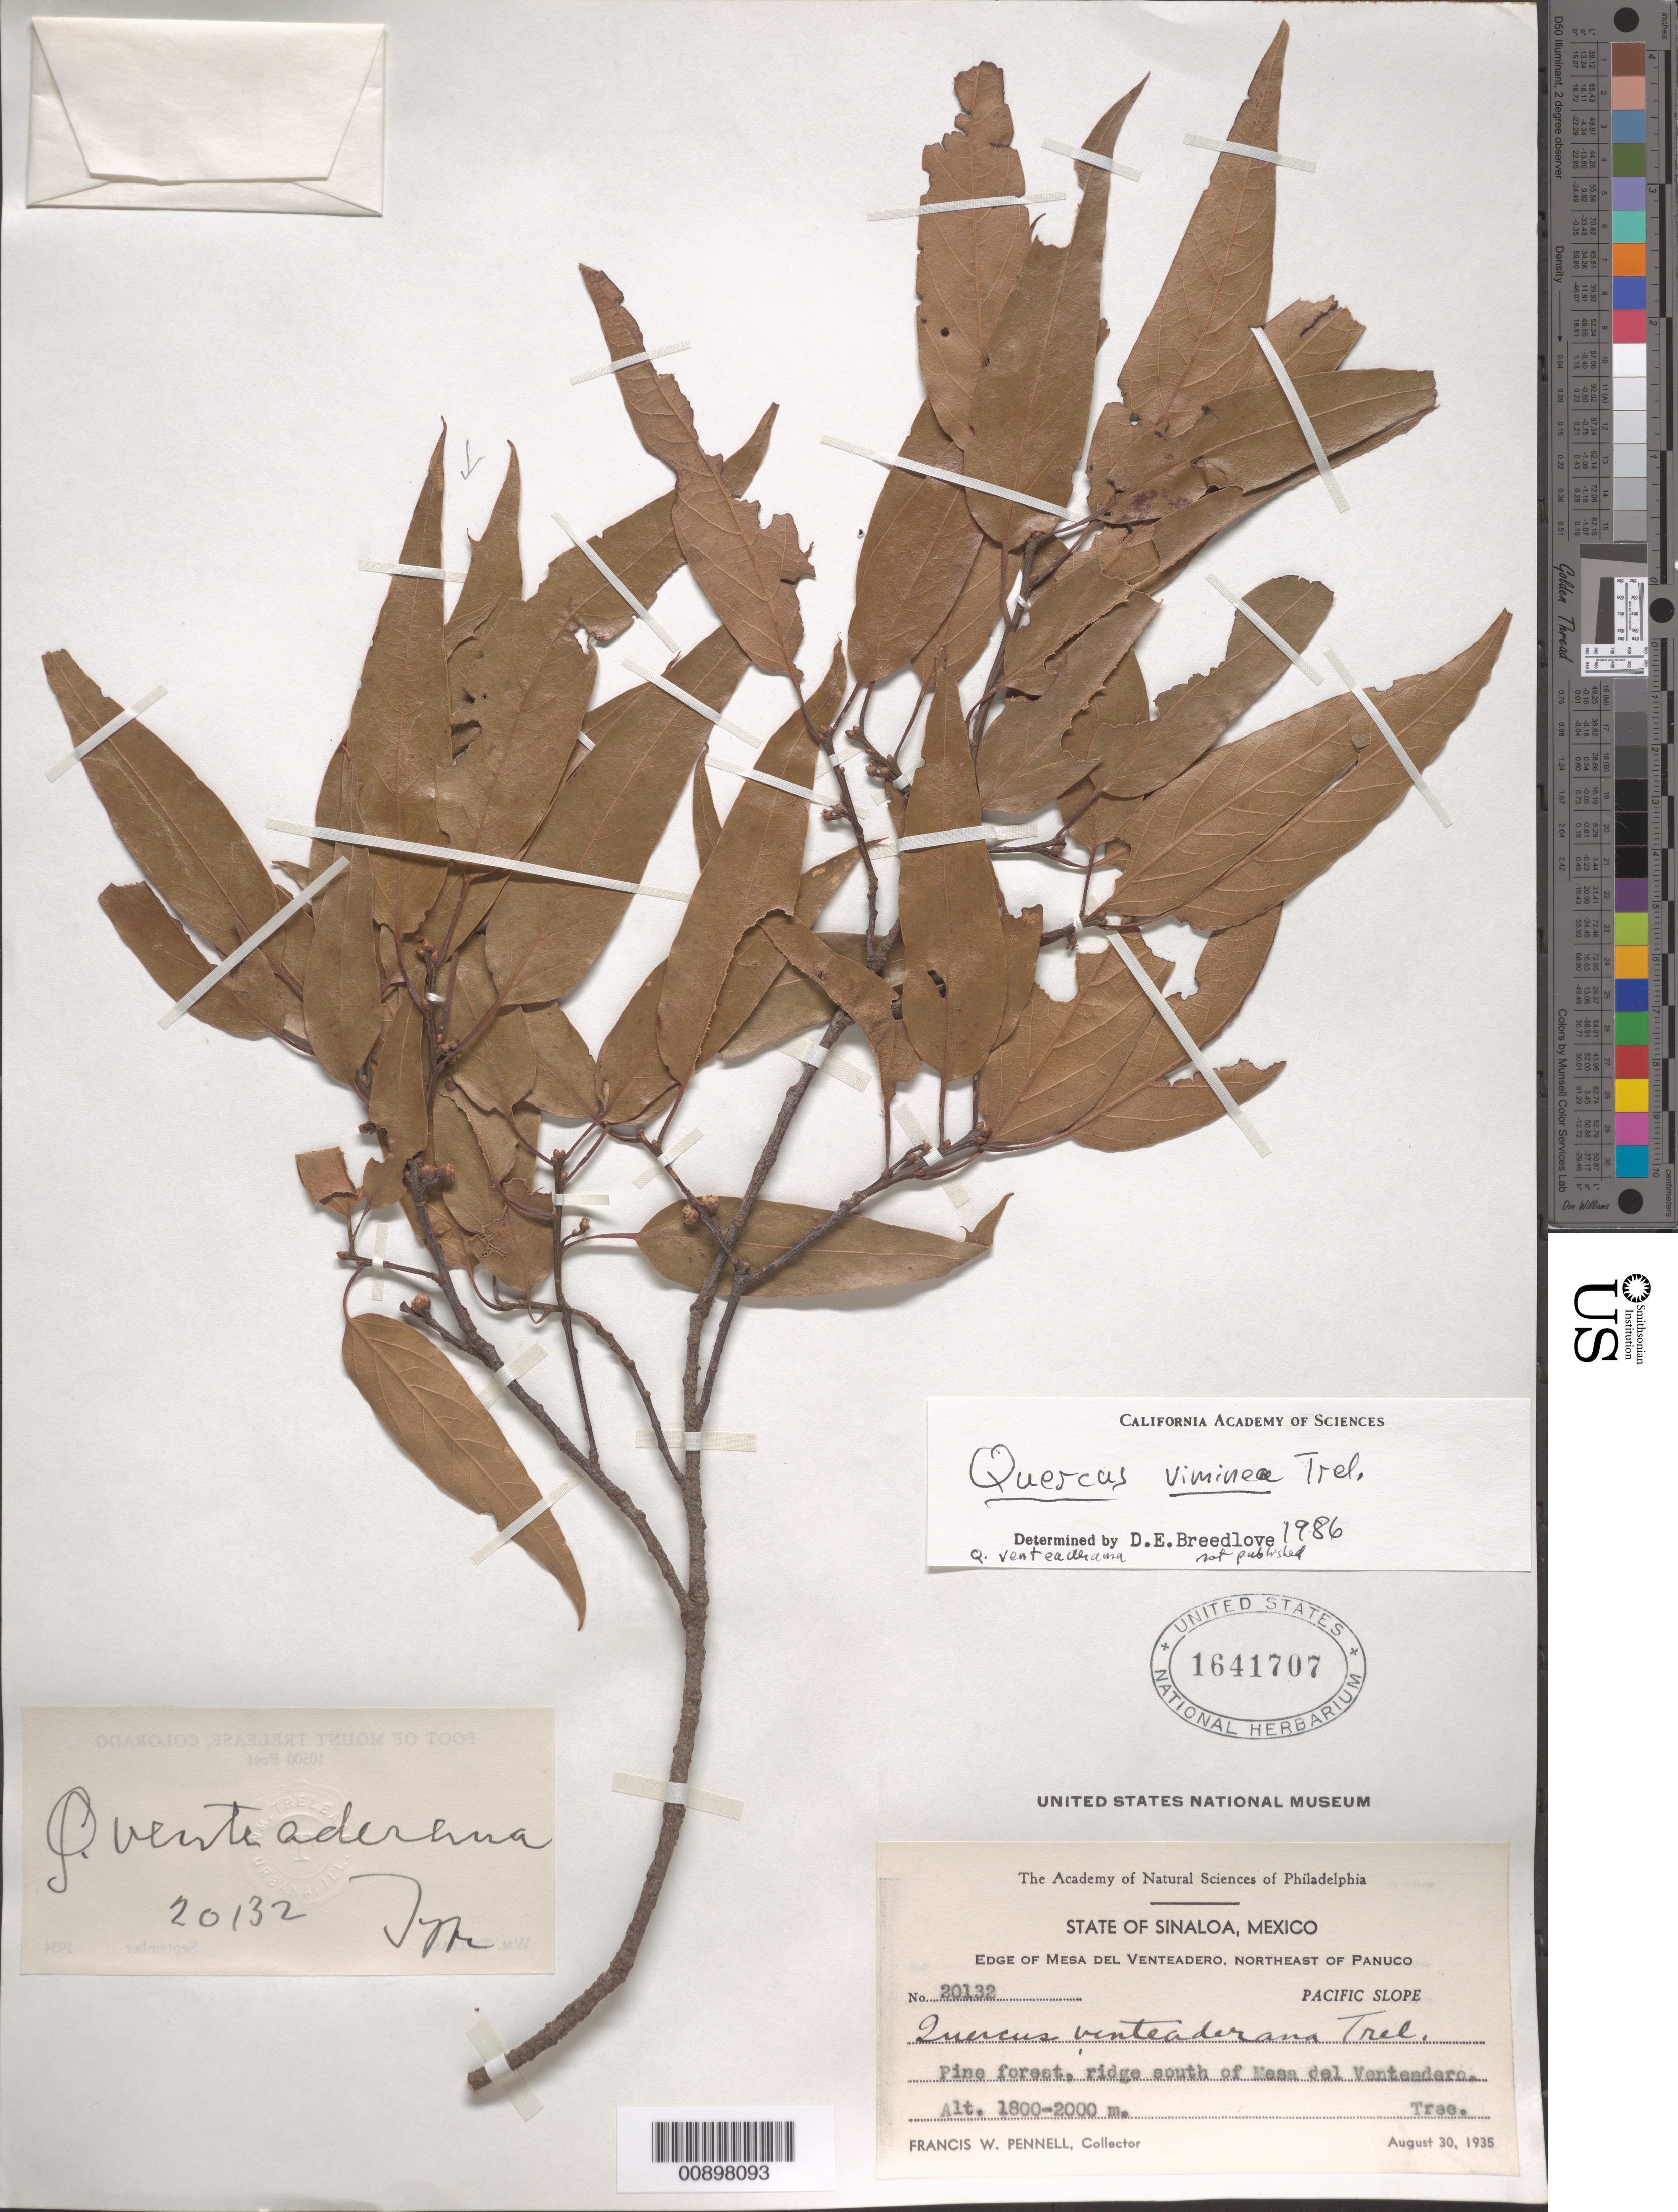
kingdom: Plantae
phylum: Tracheophyta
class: Magnoliopsida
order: Fagales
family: Fagaceae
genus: Quercus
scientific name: Quercus viminea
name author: Trel.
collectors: F. W. Pennell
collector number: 20132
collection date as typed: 30 Aug 1935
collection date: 1935-08-30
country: Mexico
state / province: Sinaloa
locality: Ridge south of Mesa del Venteadero.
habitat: Pine forest, ridge.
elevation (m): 2000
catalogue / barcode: US 1641707